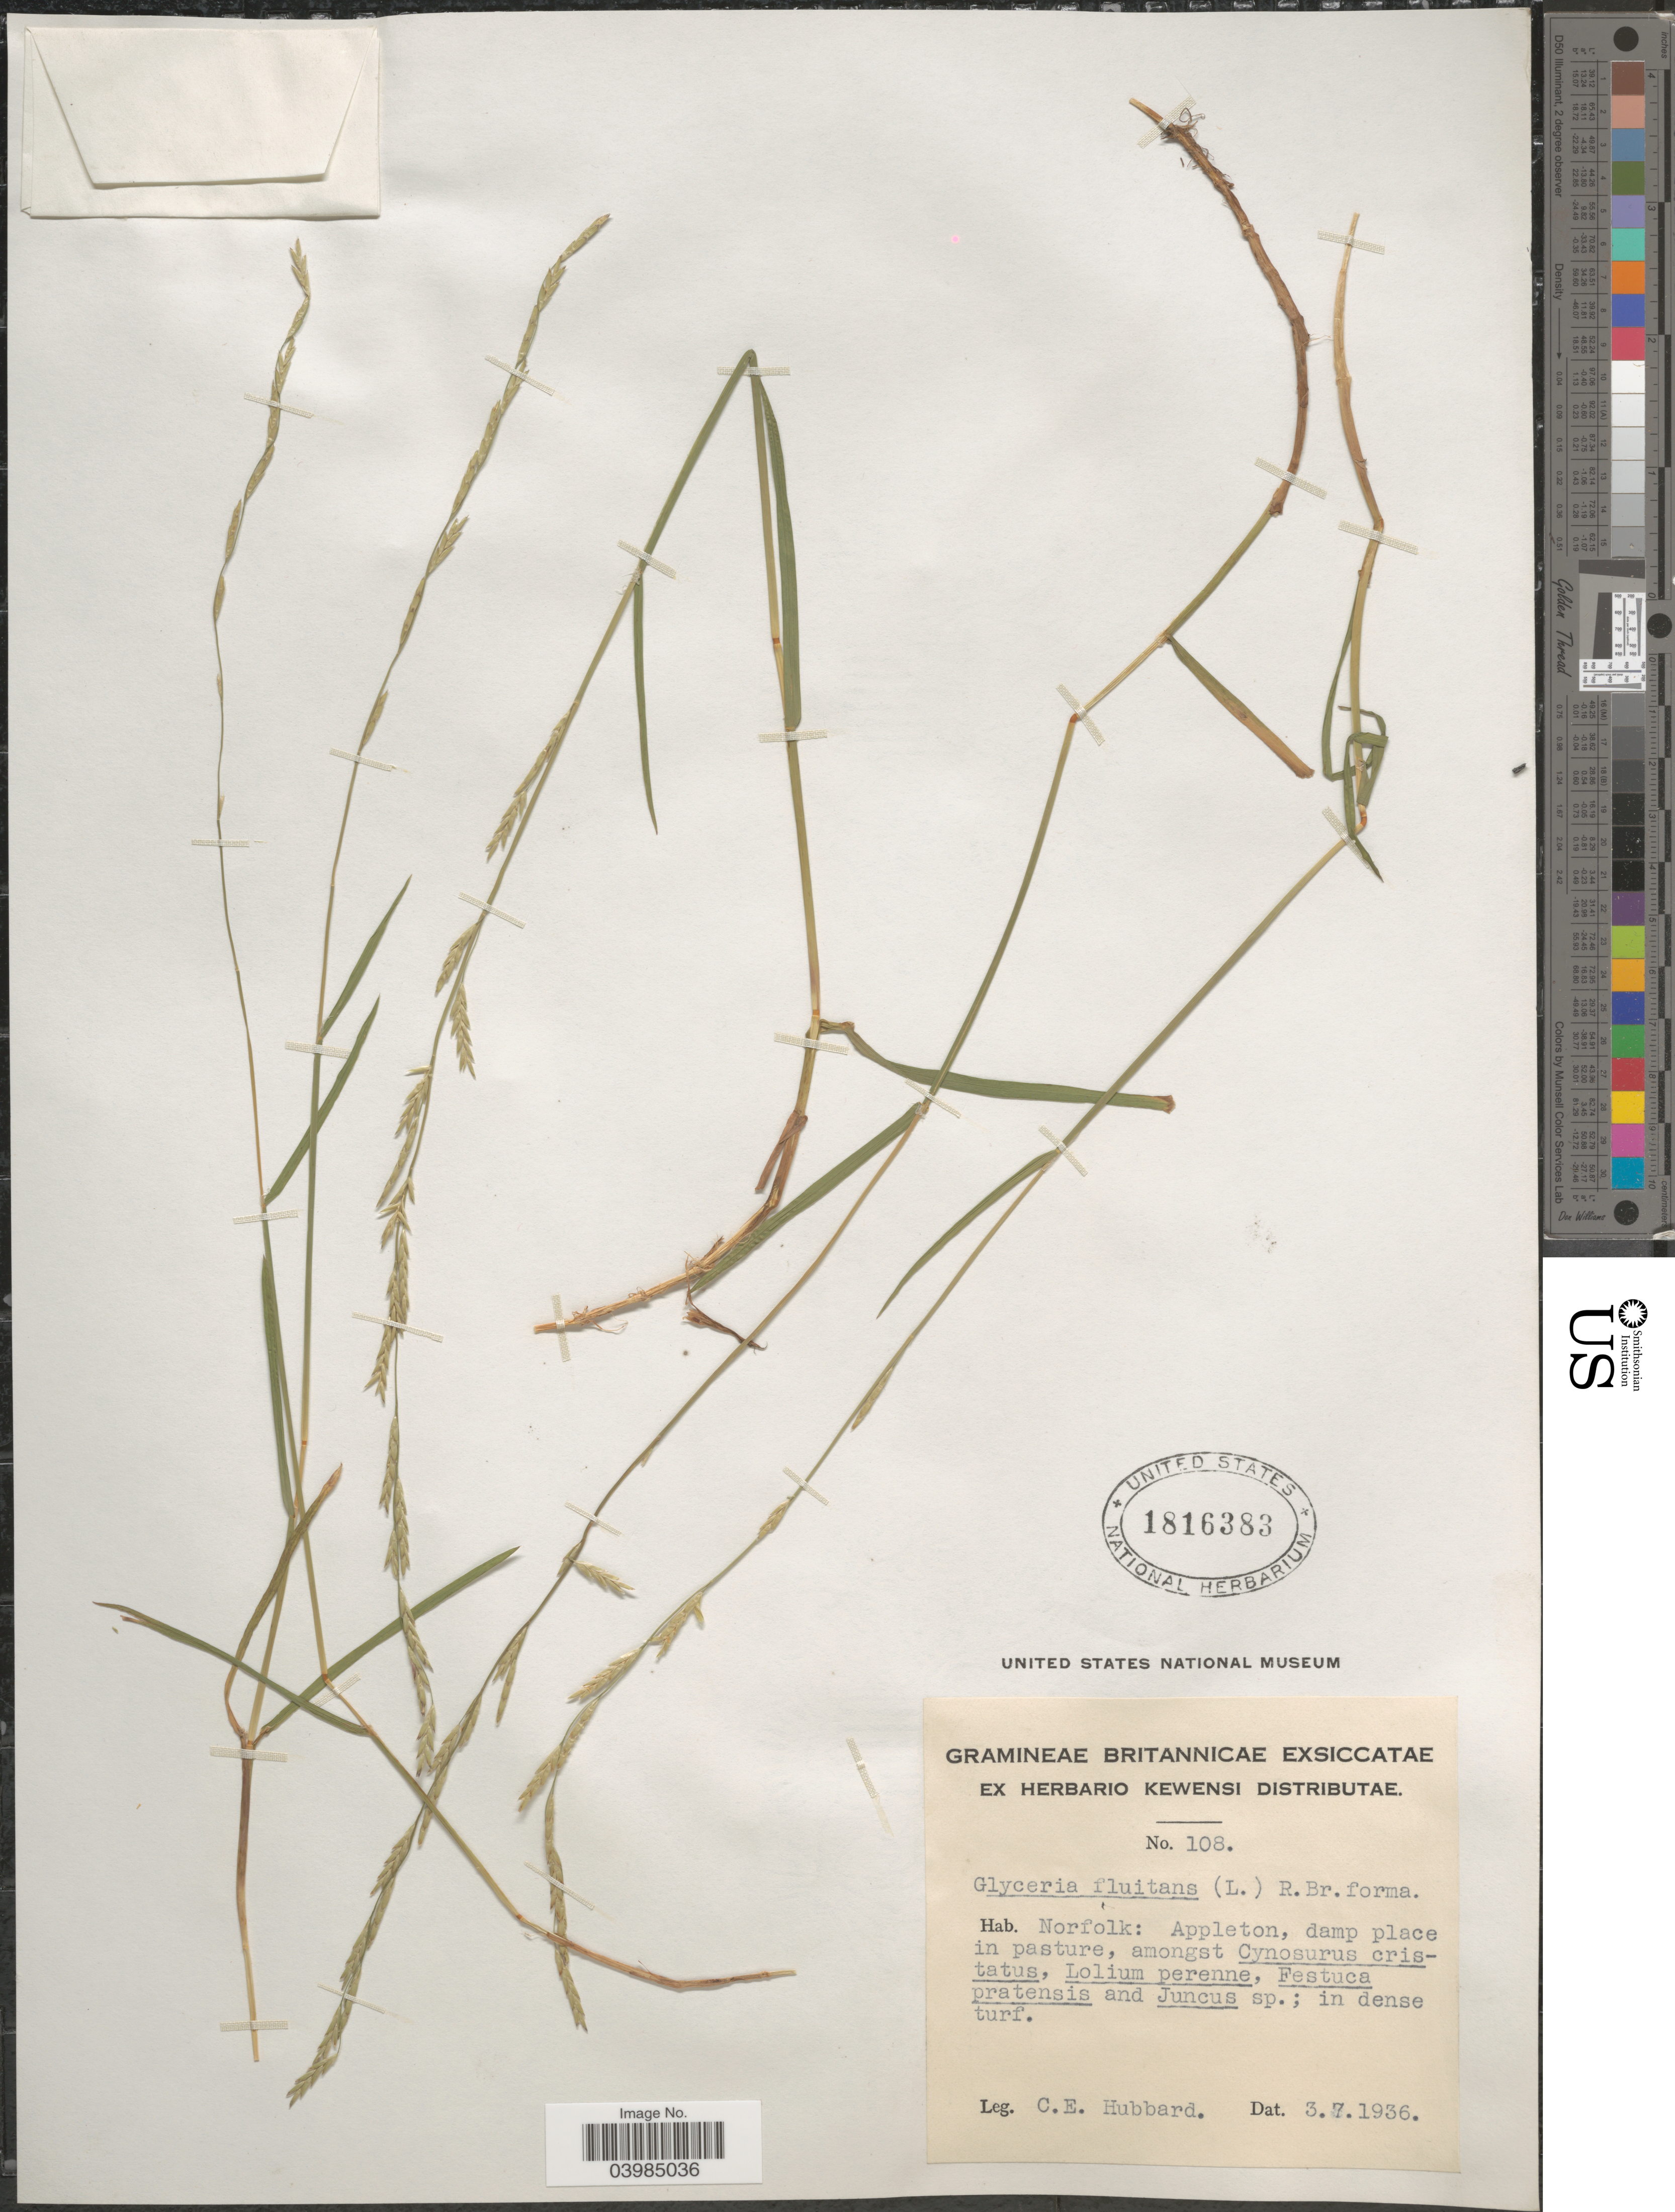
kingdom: Plantae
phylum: Tracheophyta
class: Liliopsida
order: Poales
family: Poaceae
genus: Glyceria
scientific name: Glyceria fluitans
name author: (L.) R. Br.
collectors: C. E. Hubbard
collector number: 108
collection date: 1936-07-03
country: United Kingdom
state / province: England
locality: Norfolk. Appleton.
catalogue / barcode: US 1816383